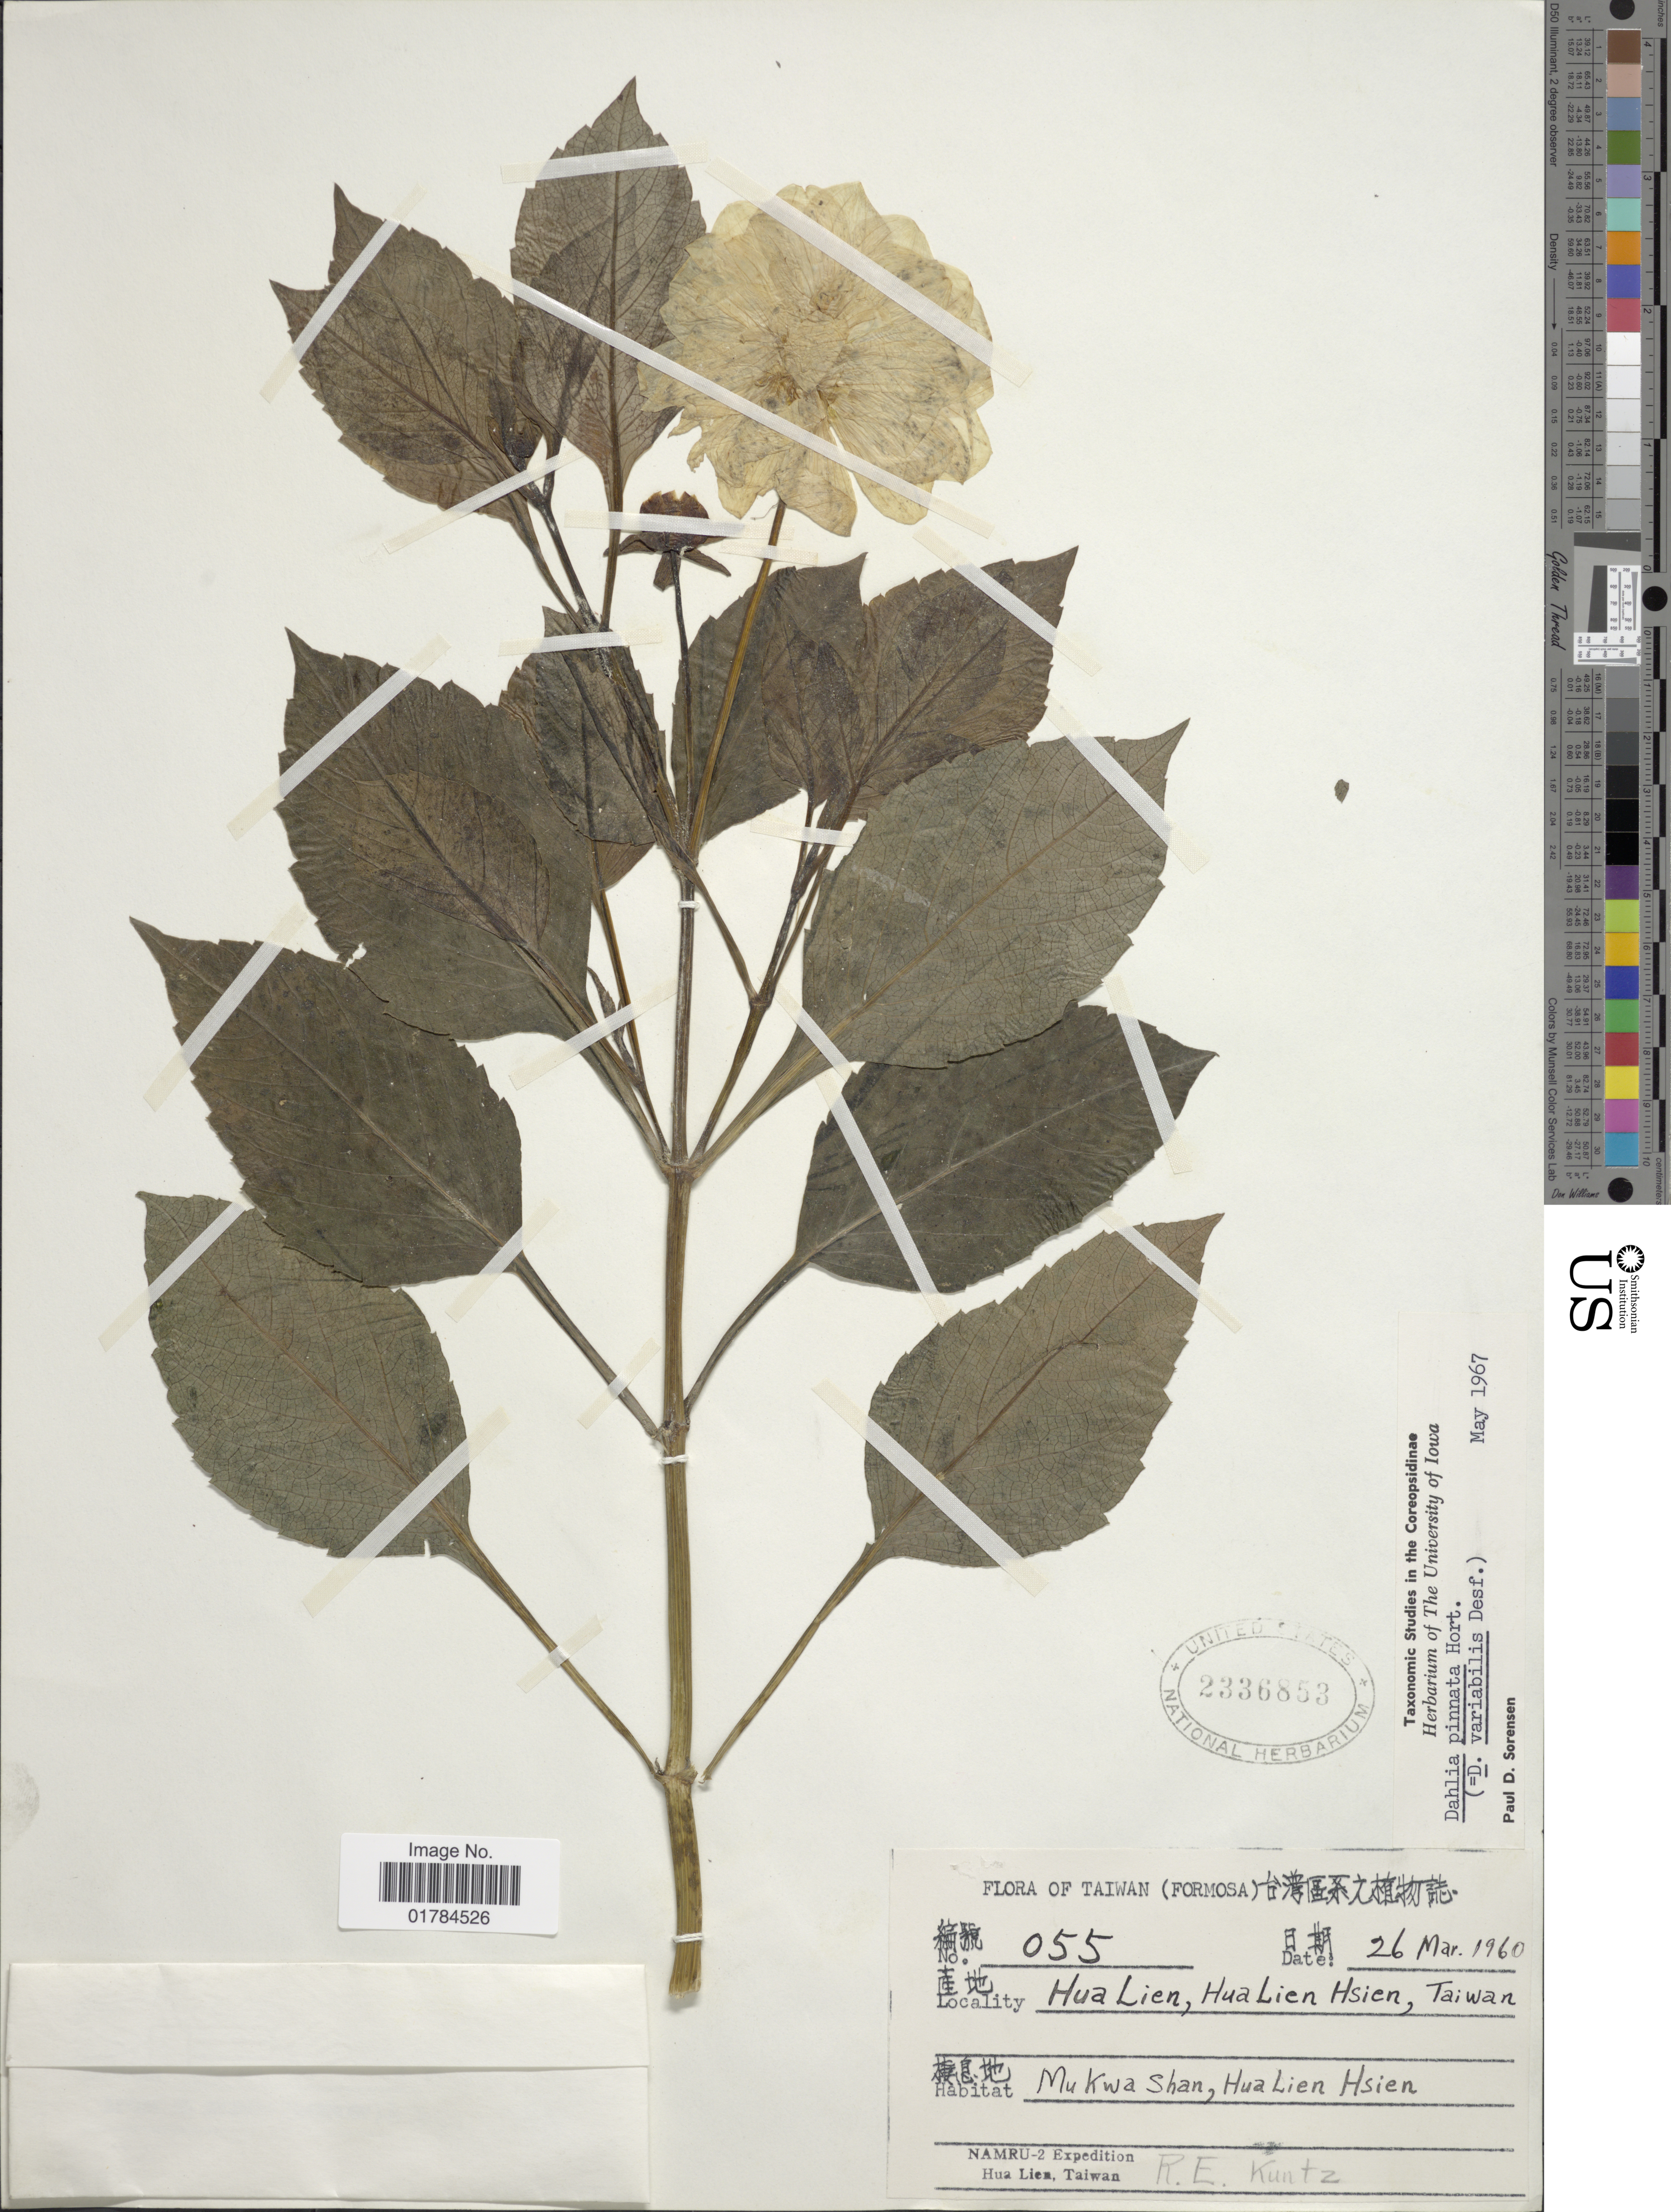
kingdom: Plantae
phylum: Tracheophyta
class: Magnoliopsida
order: Asterales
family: Asteraceae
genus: Dahlia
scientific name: Dahlia pinnata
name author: Cav.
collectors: R. E. Kuntz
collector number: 055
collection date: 1960-03-26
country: Taiwan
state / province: Hualien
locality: Mu Kwa Shan, HuaLien Hsien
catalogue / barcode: US 2336853